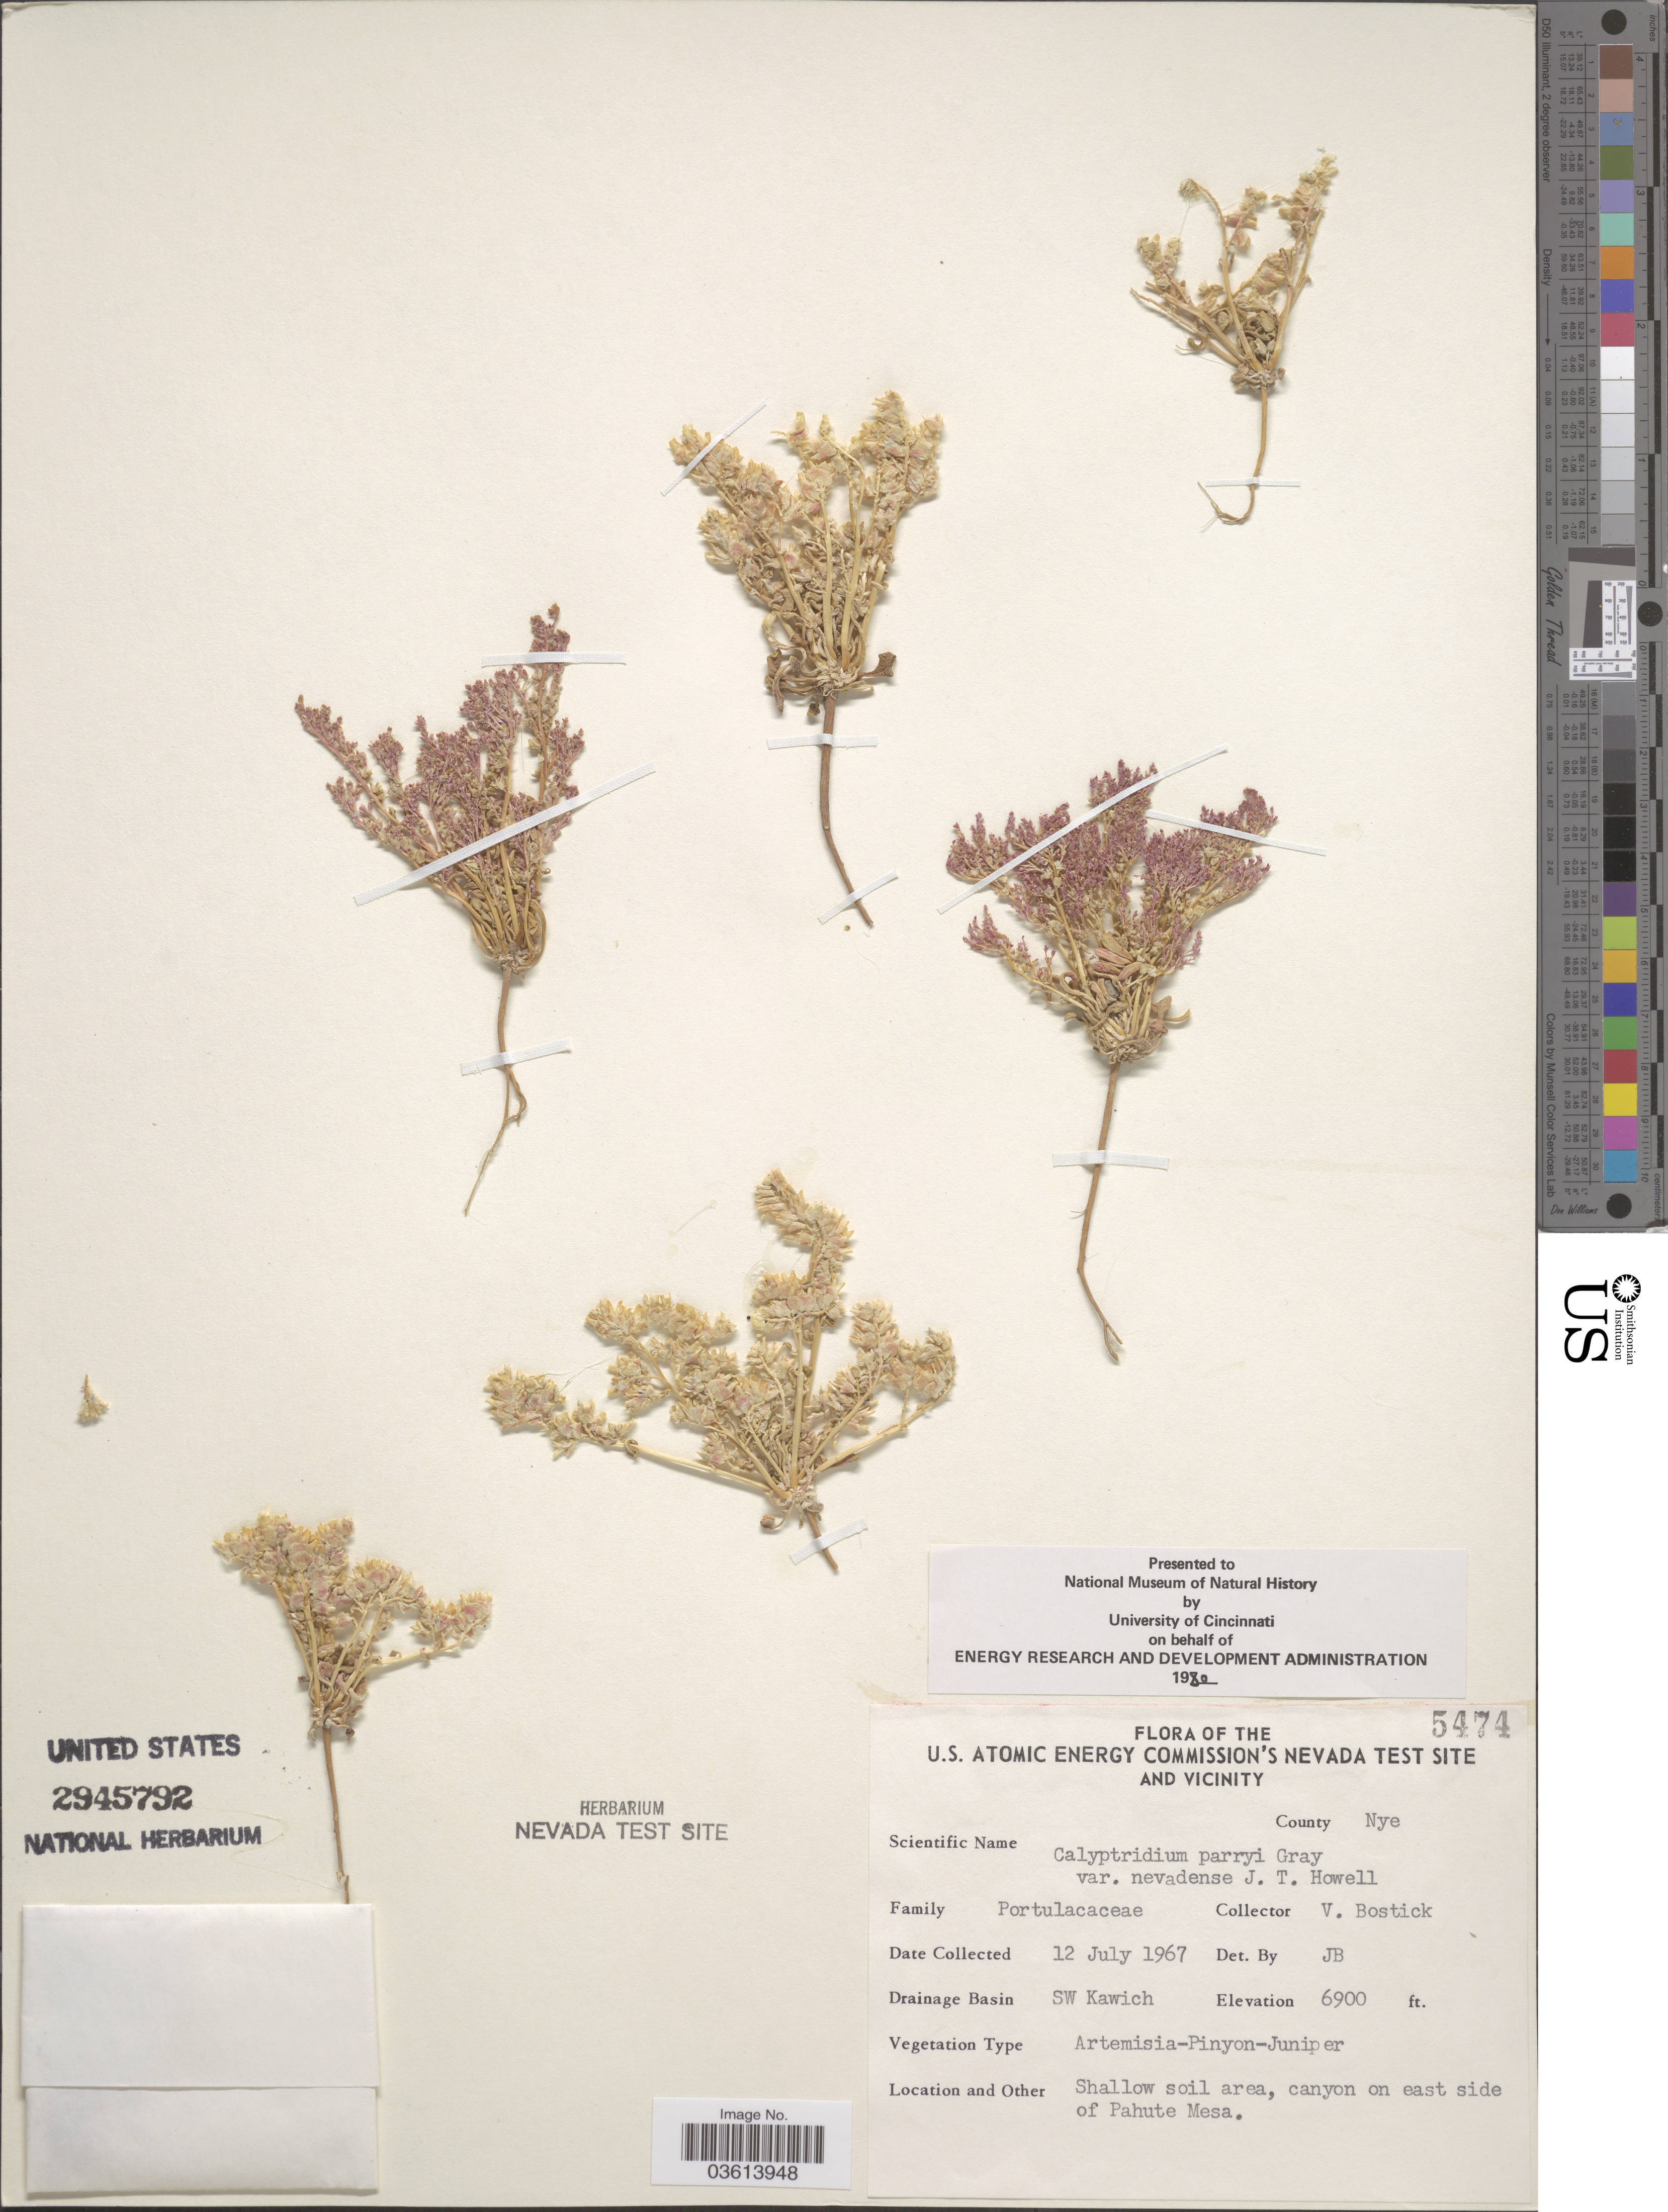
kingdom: Plantae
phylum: Tracheophyta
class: Magnoliopsida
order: Caryophyllales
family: Montiaceae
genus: Calyptridium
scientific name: Calyptridium parryi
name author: A. Gray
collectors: V. Bostick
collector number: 5474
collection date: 1967-07-12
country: United States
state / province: Nevada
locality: U.S. Atomic Energy Commission's Nevada Test Site and vicinity. County Nye. Drainage Basin SW Kawich. Shallow soil area, canyon on east side of Pahute Mesa.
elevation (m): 2103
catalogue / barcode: US 2945792